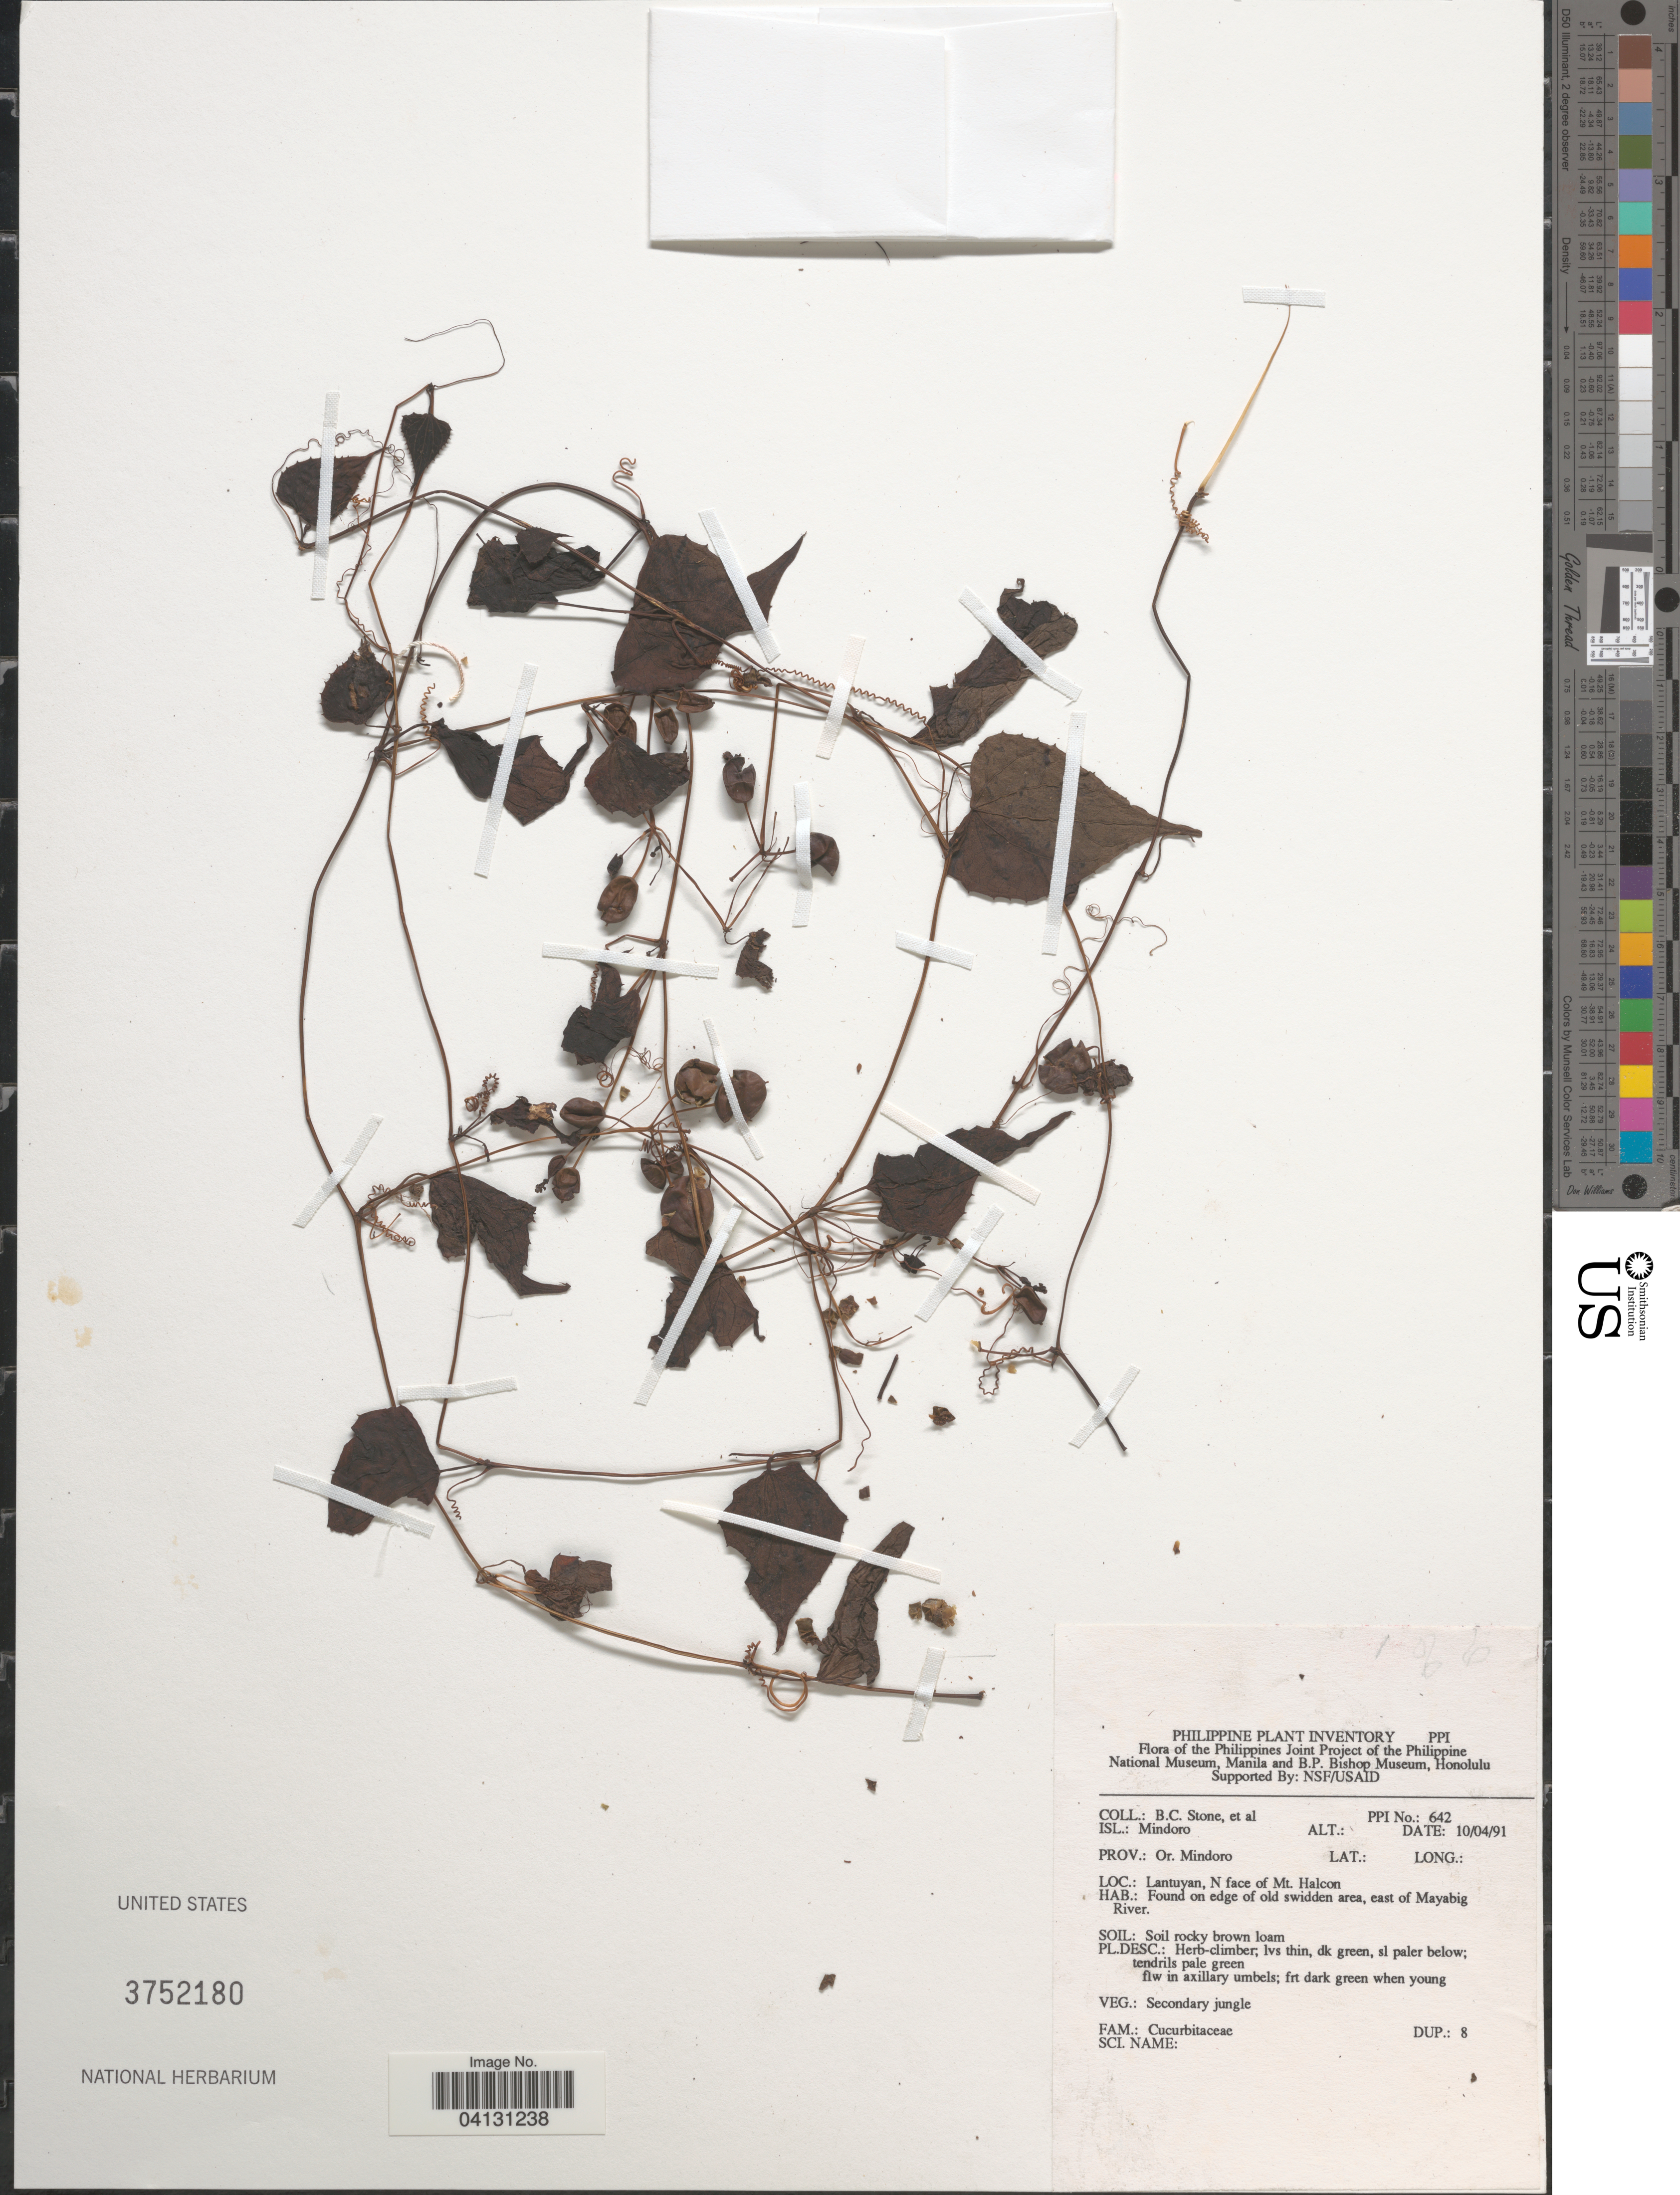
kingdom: Plantae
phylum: Tracheophyta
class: Magnoliopsida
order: Cucurbitales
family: Cucurbitaceae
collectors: B. C. Stone & et al.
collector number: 642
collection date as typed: Transcribed d/m/y: 10/4/91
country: Philippines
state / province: Mimaropa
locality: Isl.: Mindoro. Prov.: Or. Mindoro. Lantuyan, N face of Mt. Halcon. East of Mayabig River.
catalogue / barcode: US 3752180